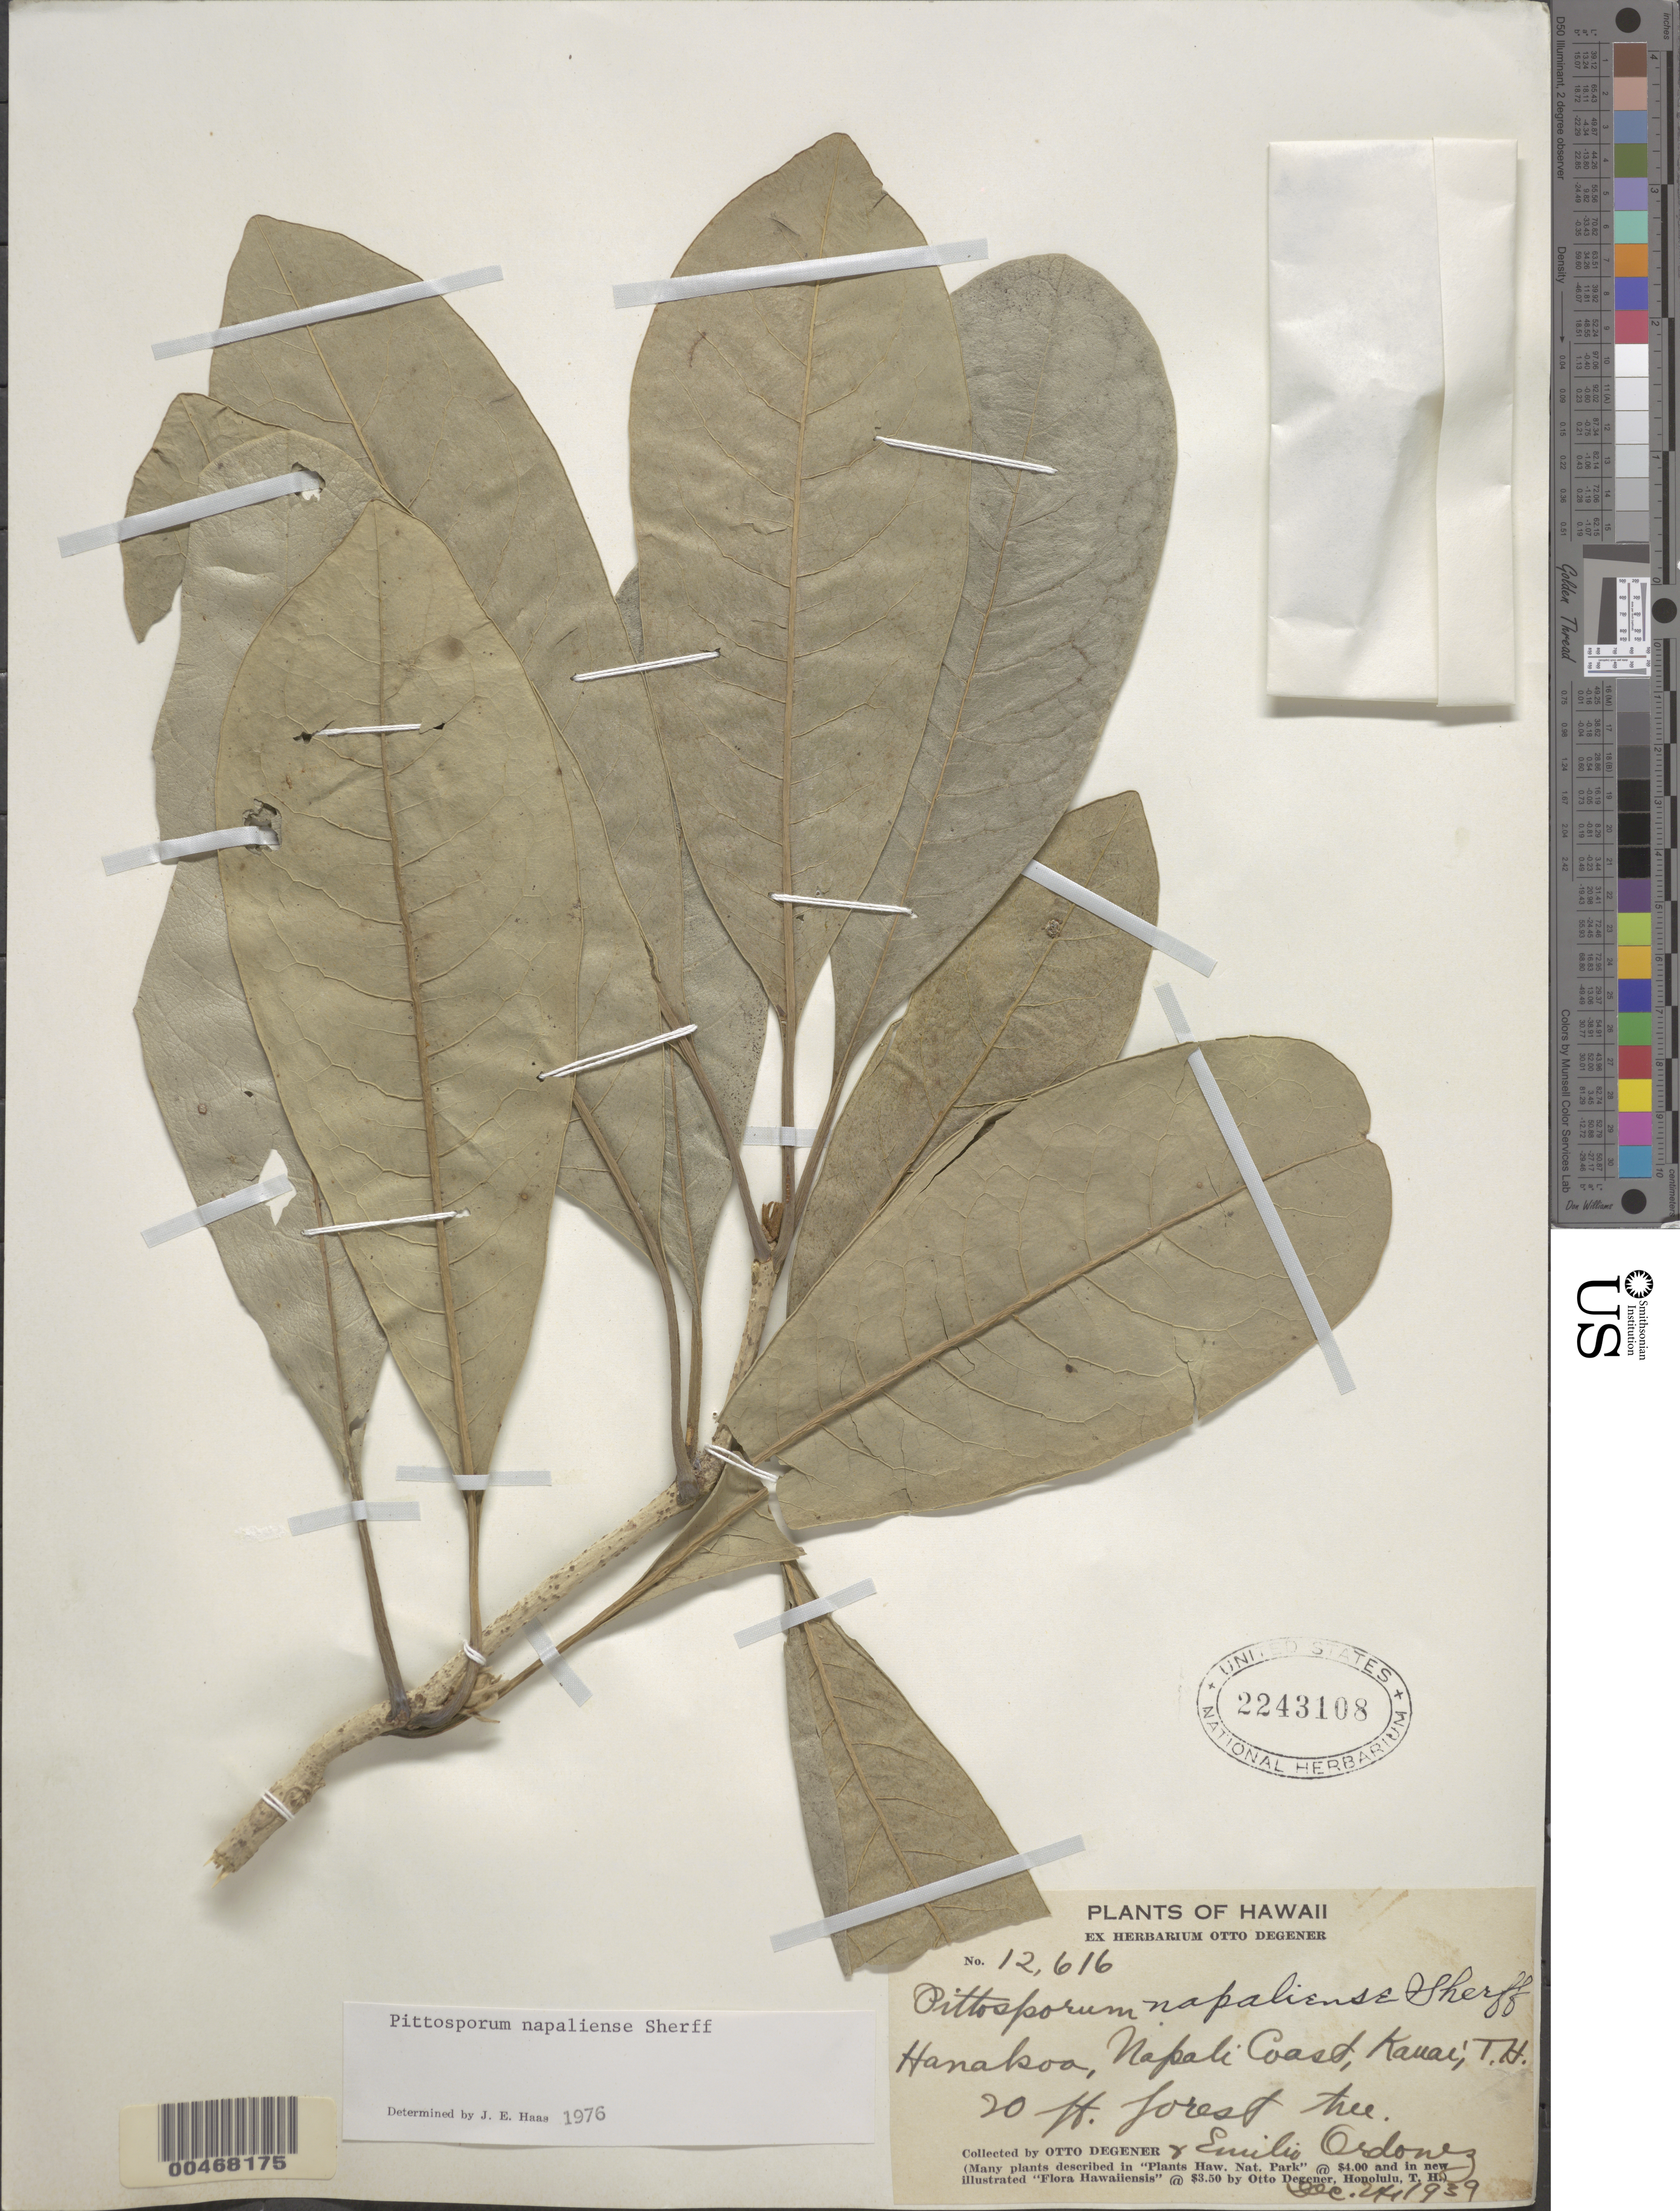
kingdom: Plantae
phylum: Tracheophyta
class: Magnoliopsida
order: Apiales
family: Pittosporaceae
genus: Pittosporum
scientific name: Pittosporum napaliense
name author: Sherff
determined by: Haas, J. E.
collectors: O. Degener & E. Ordonez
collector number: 12616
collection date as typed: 24 Dec 1939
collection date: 1939-12-24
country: United States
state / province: Hawaii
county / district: Kauai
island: Kaua'i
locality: Hanakoa, Napali Coast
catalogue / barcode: US 2243108